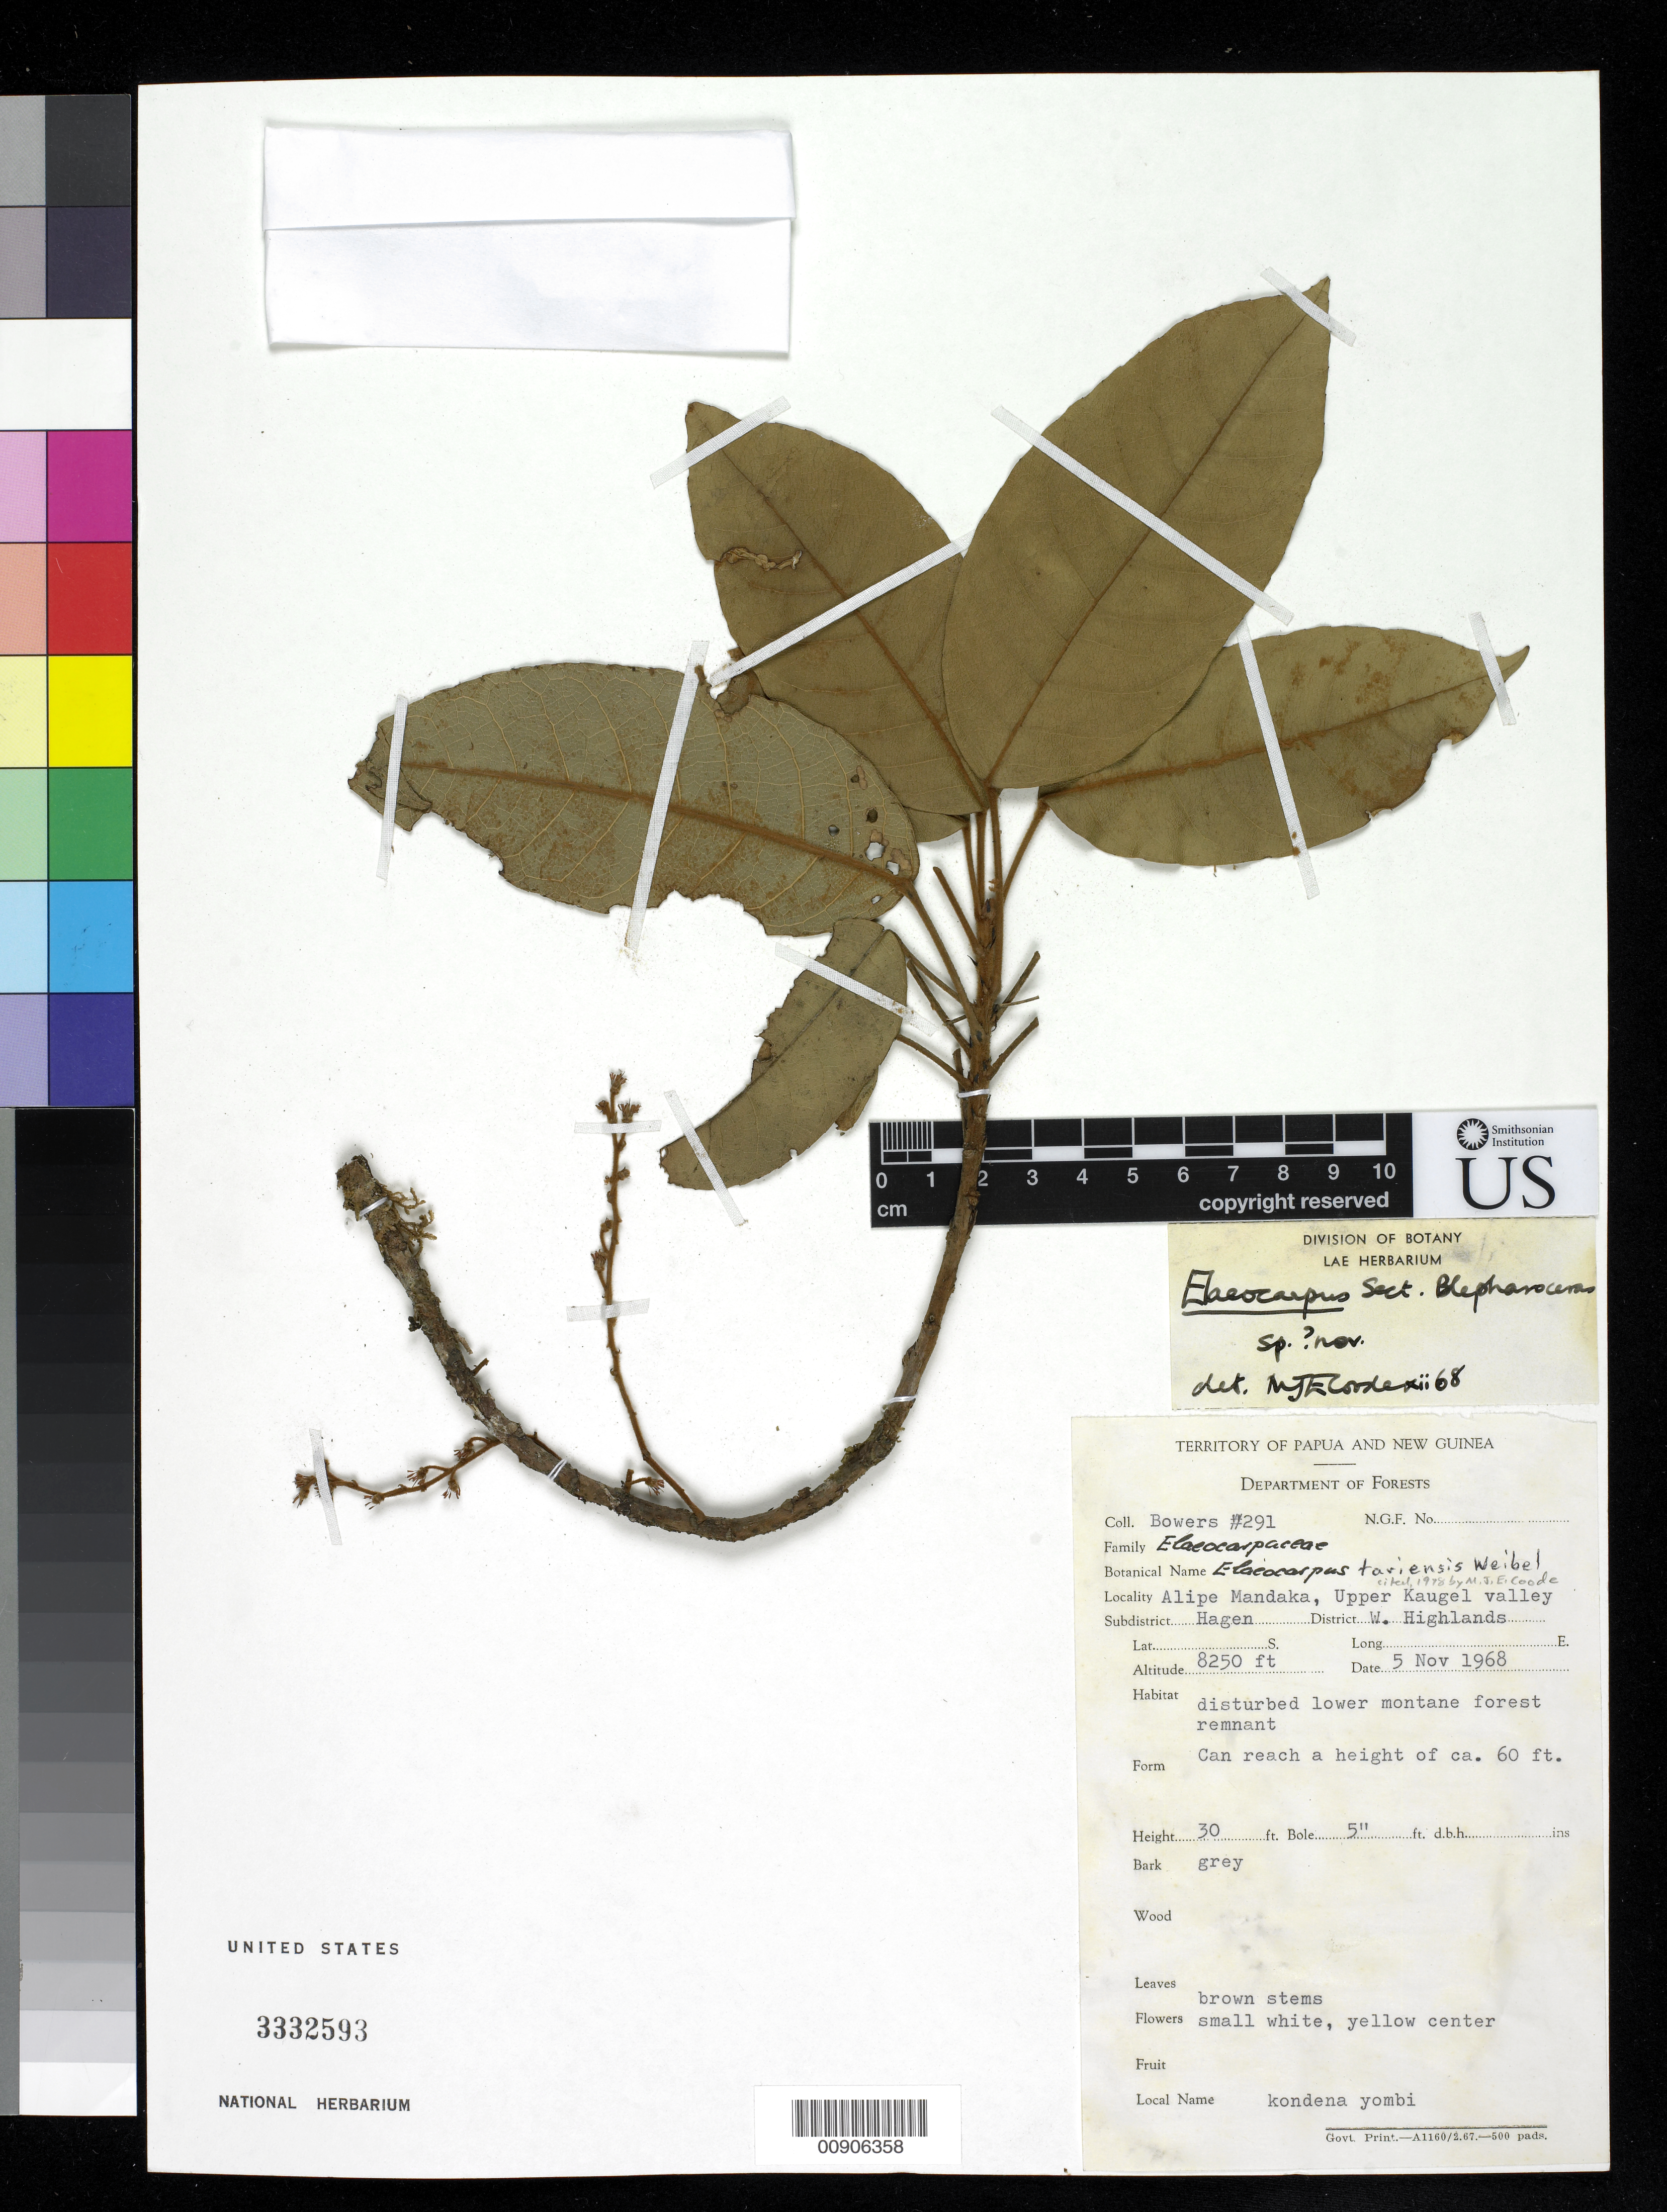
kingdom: Plantae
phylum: Tracheophyta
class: Magnoliopsida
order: Oxalidales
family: Elaeocarpaceae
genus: Elaeocarpus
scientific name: Elaeocarpus tariensis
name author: Weibel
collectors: N. Bowers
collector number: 291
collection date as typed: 05 Nov 1968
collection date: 1968-11-05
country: Papua New Guinea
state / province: Western Highlands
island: New Guinea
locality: Ailpe Mandaka, Upper Kaugel valley; subdistrict Hagen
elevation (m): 2515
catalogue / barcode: US 3332593